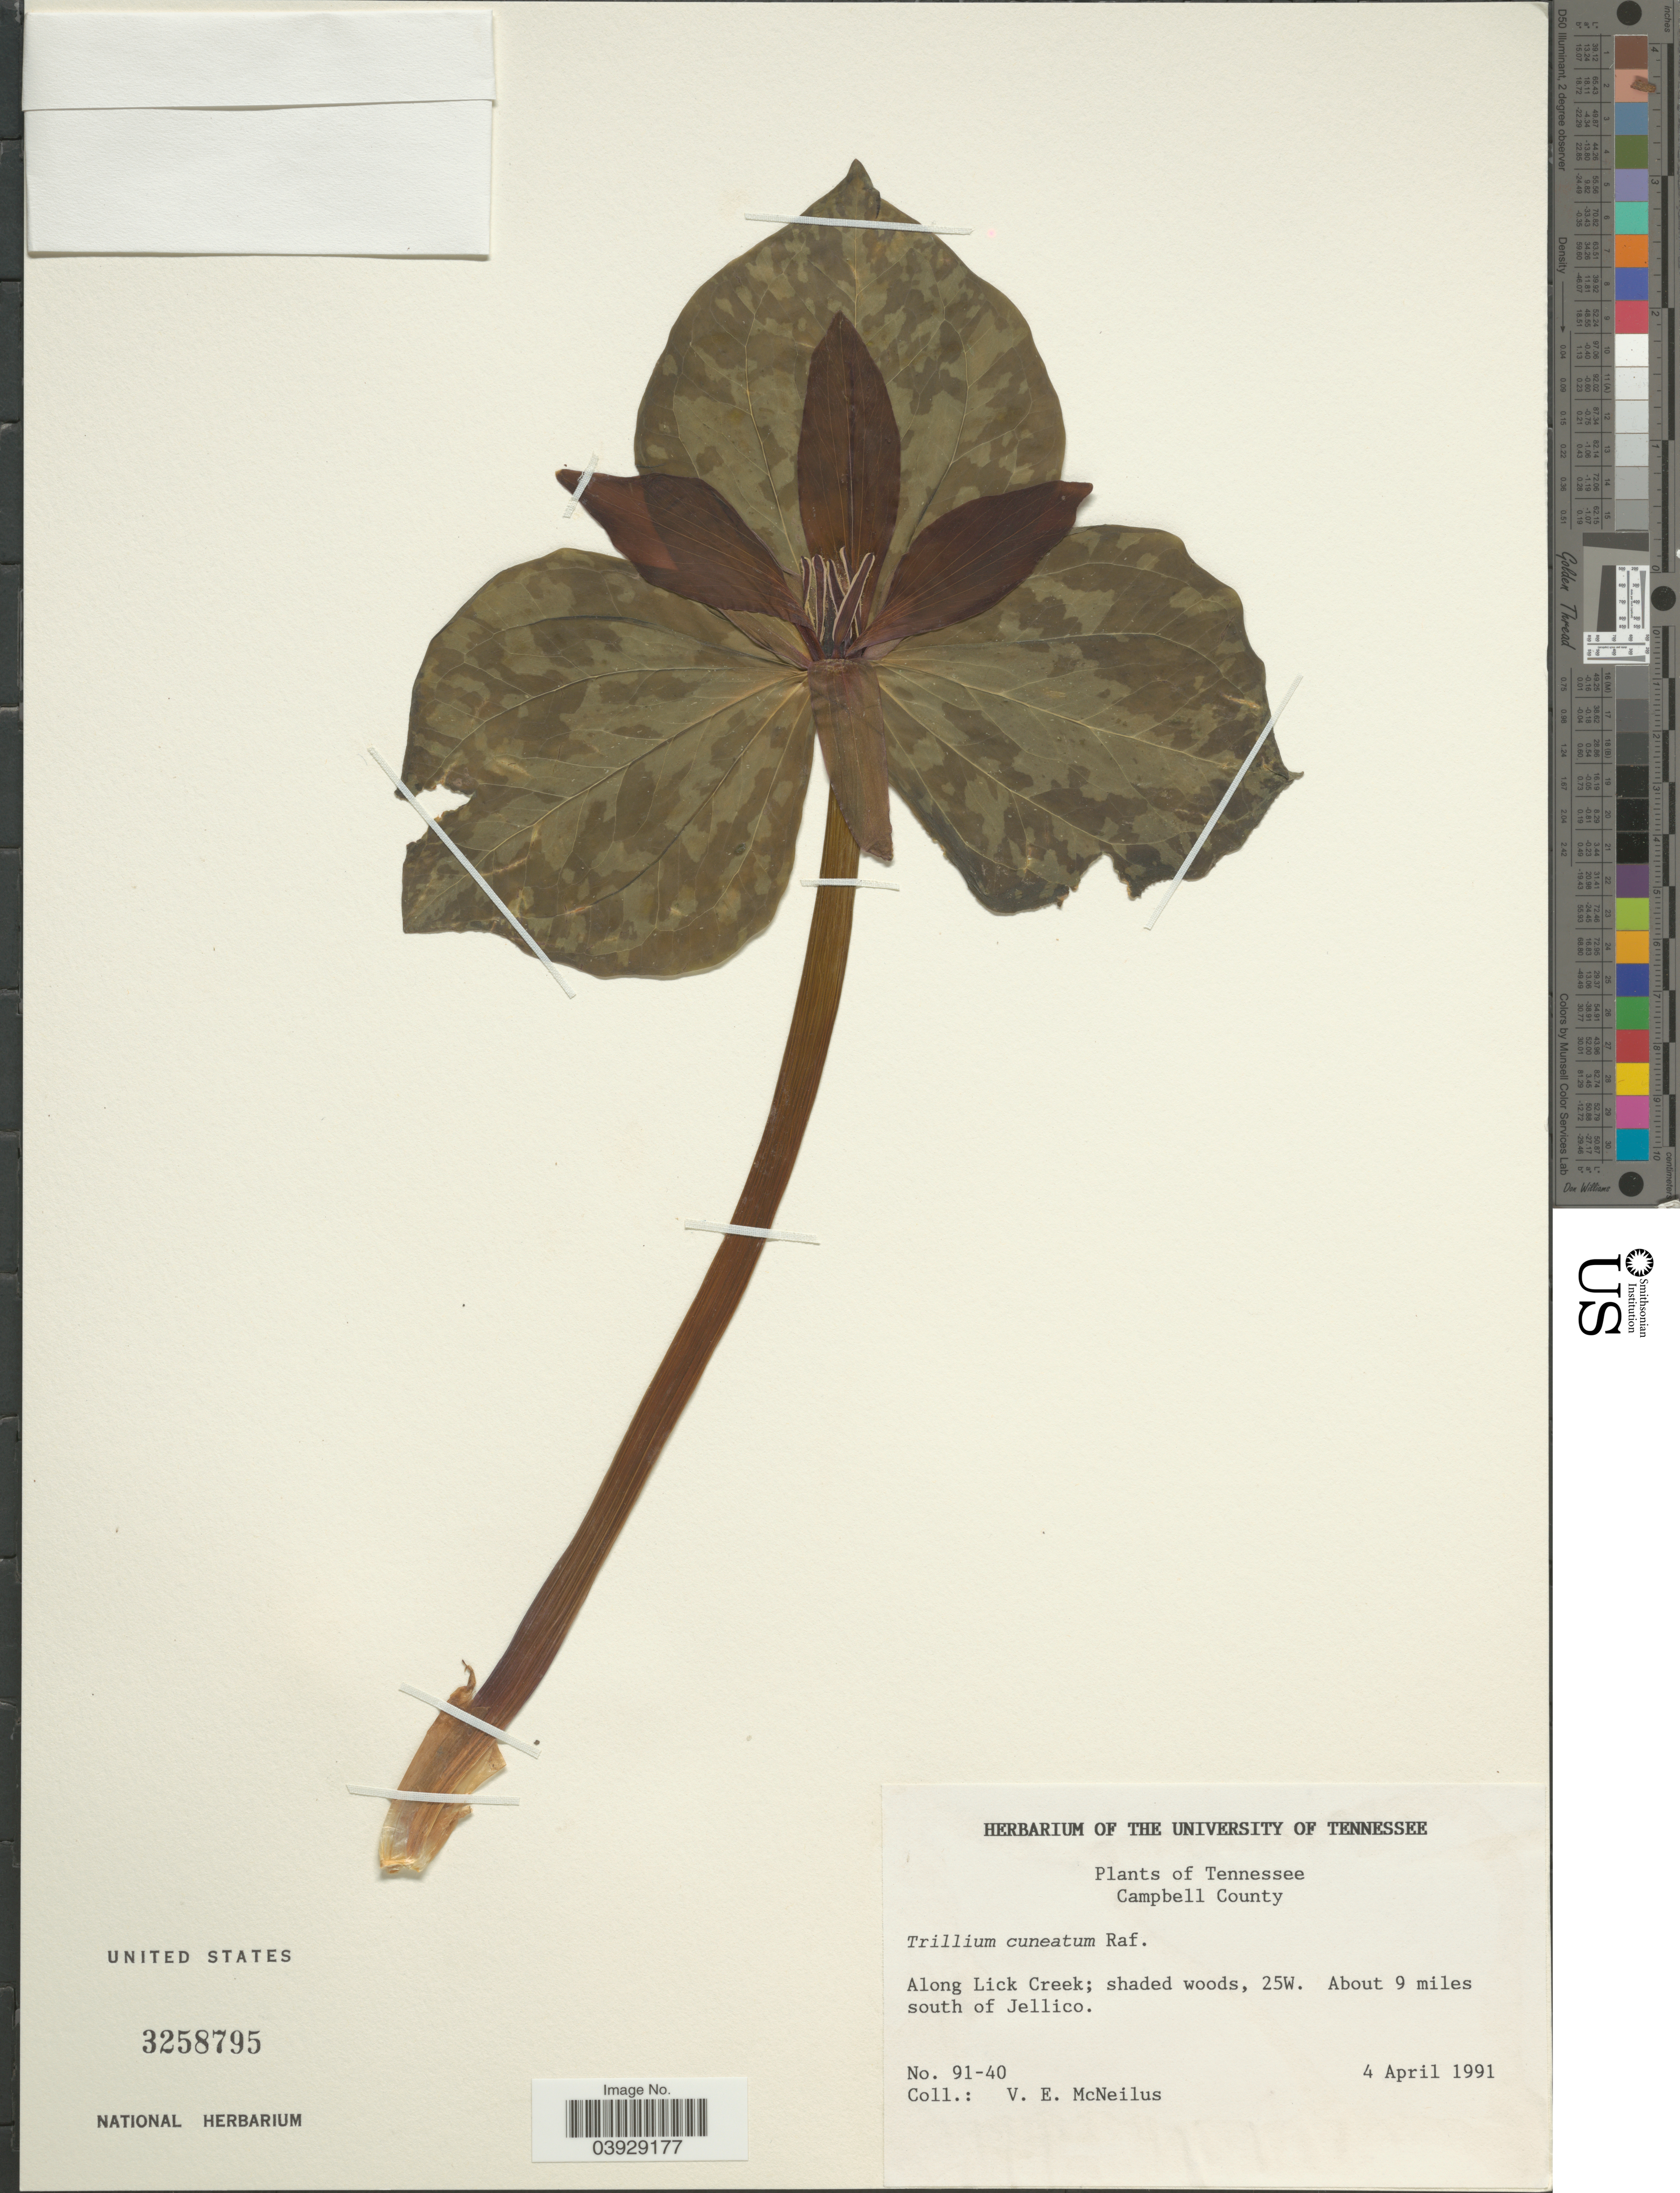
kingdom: Plantae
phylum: Tracheophyta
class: Liliopsida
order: Liliales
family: Melanthiaceae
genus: Trillium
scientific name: Trillium cuneatum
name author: Raf.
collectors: V. Mcneilus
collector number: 91-40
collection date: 1991-04-04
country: United States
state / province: Tennessee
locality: Campbell County. Along Lick Creek; shaded woods, 25W. About 9 miles south of Jellico.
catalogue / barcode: US 3258795